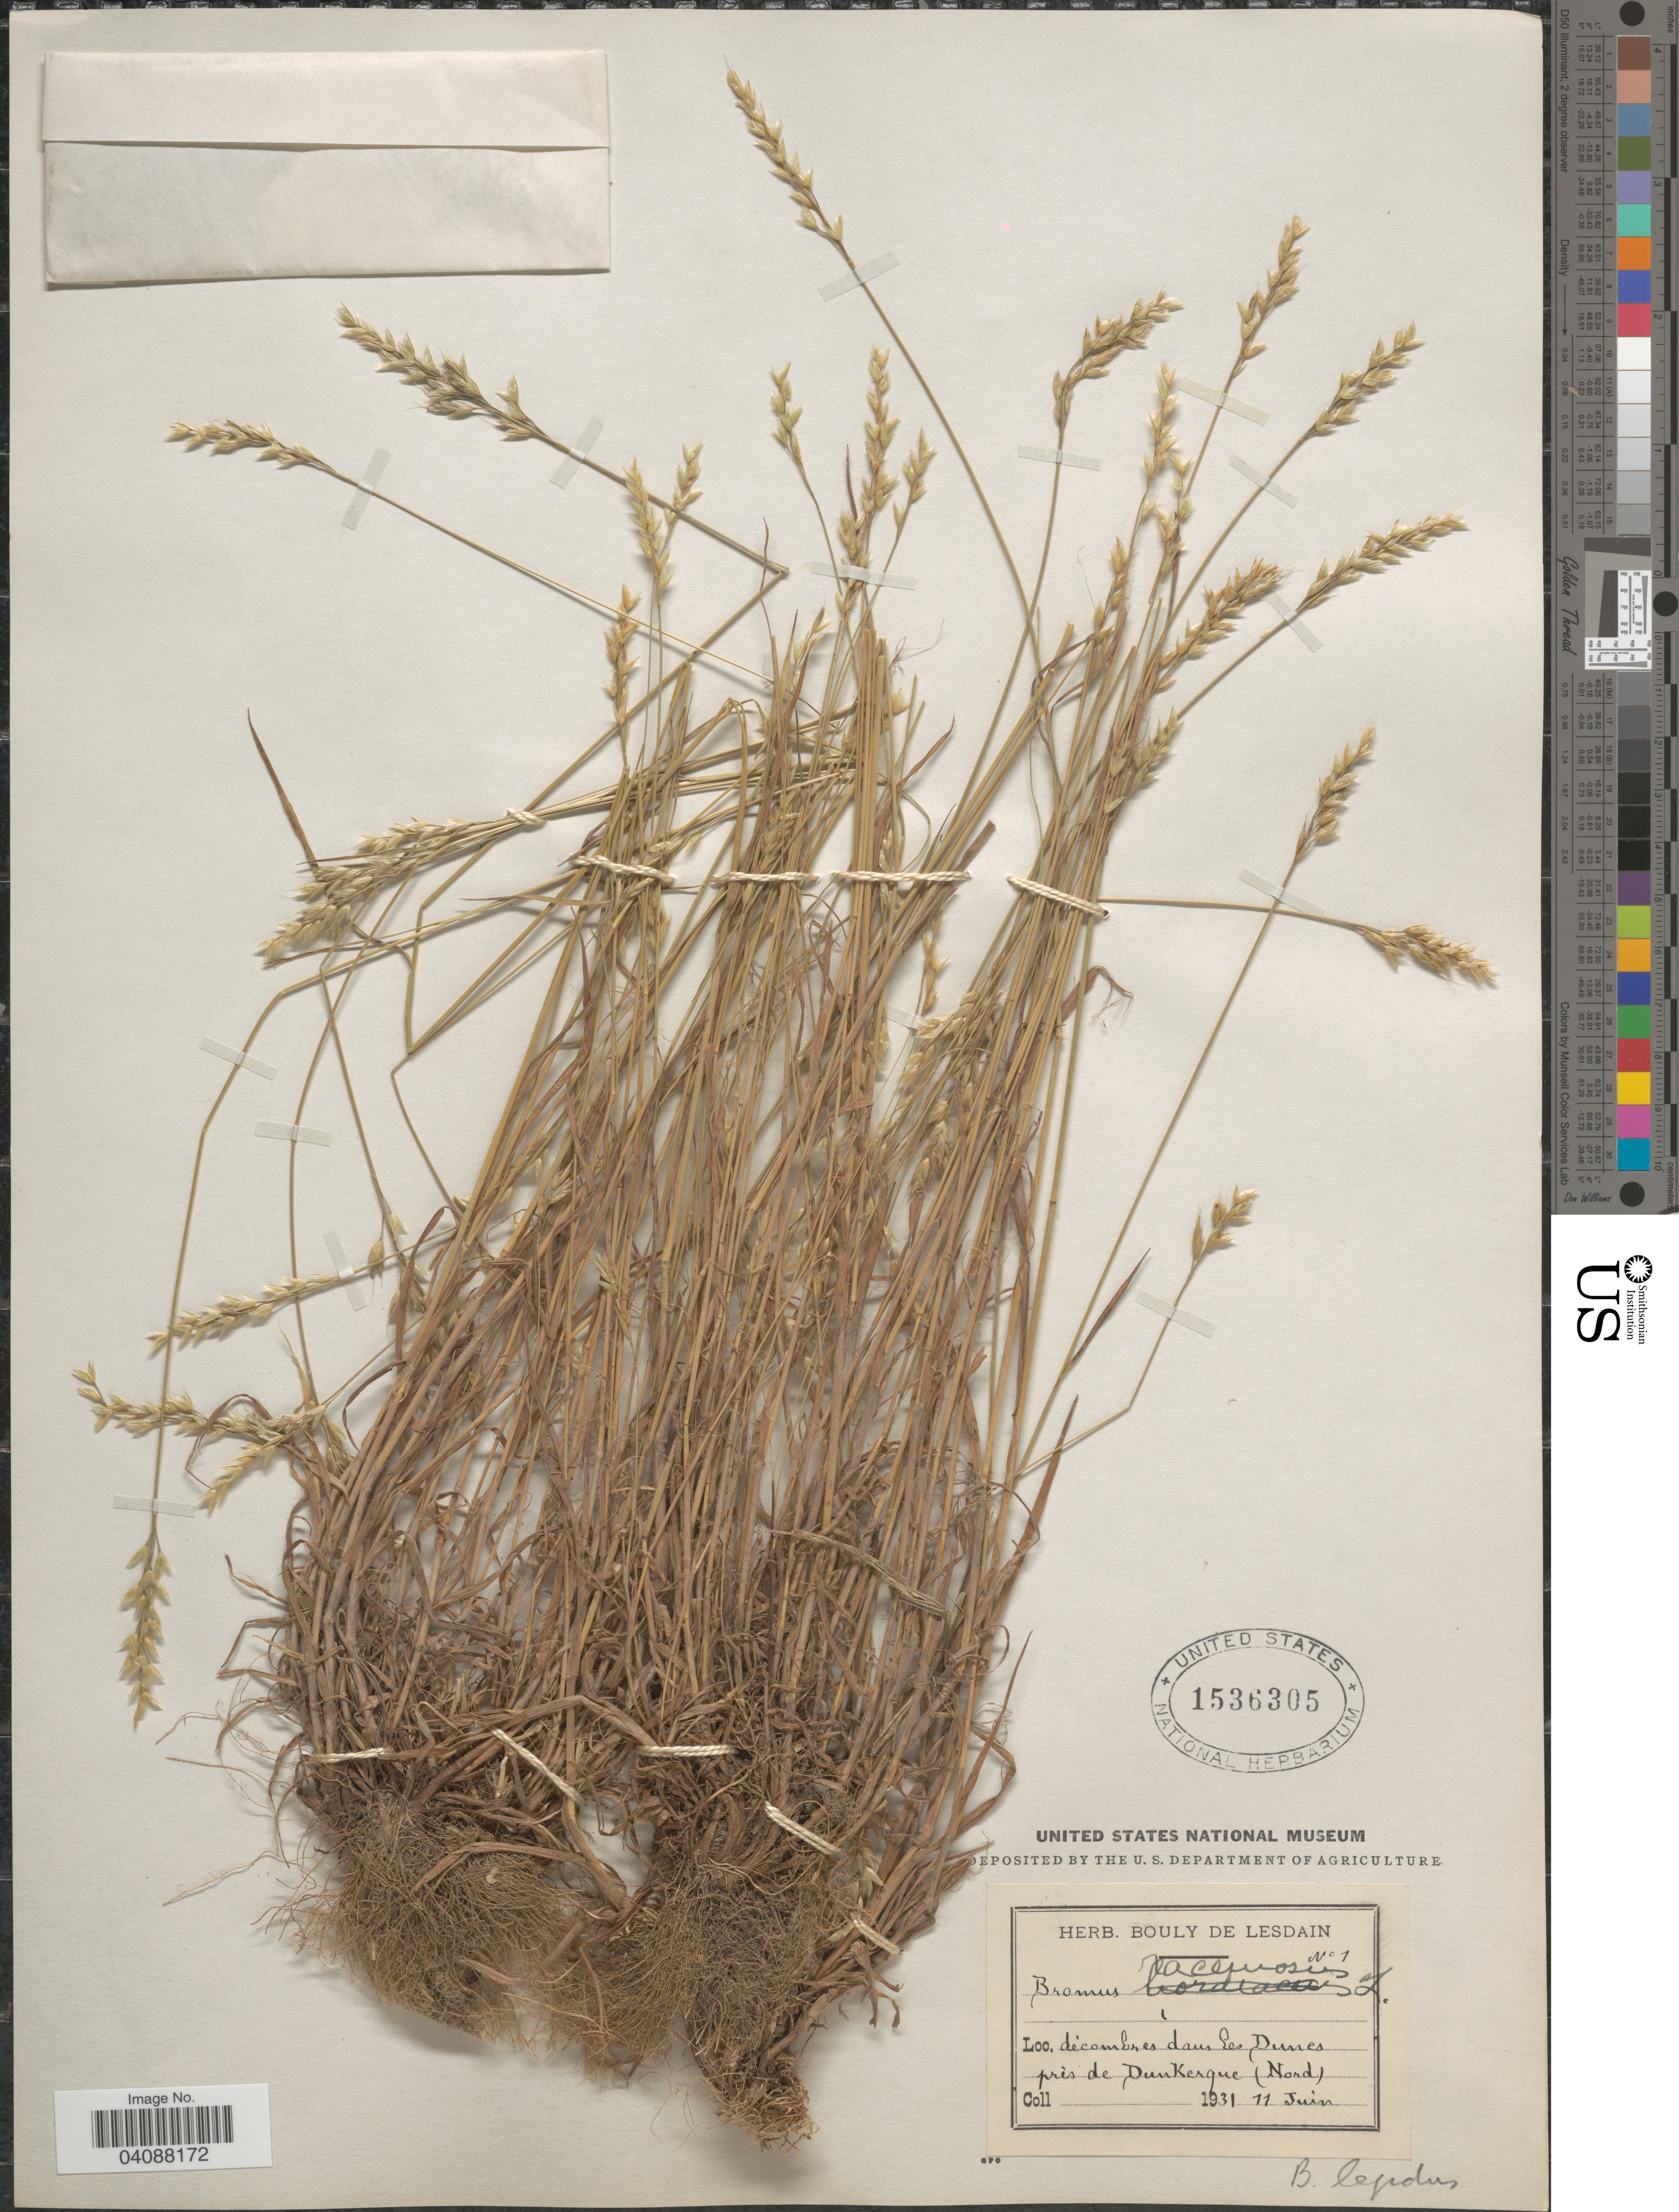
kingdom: Plantae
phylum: Tracheophyta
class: Liliopsida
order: Poales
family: Poaceae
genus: Bromus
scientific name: Bromus lepidus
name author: Holmberg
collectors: ex Herb. Bouly De Lesdain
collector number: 1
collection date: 1931-06-11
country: France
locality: Décombres dans le Dunes près de DunKerque (Nord).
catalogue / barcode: US 1536305